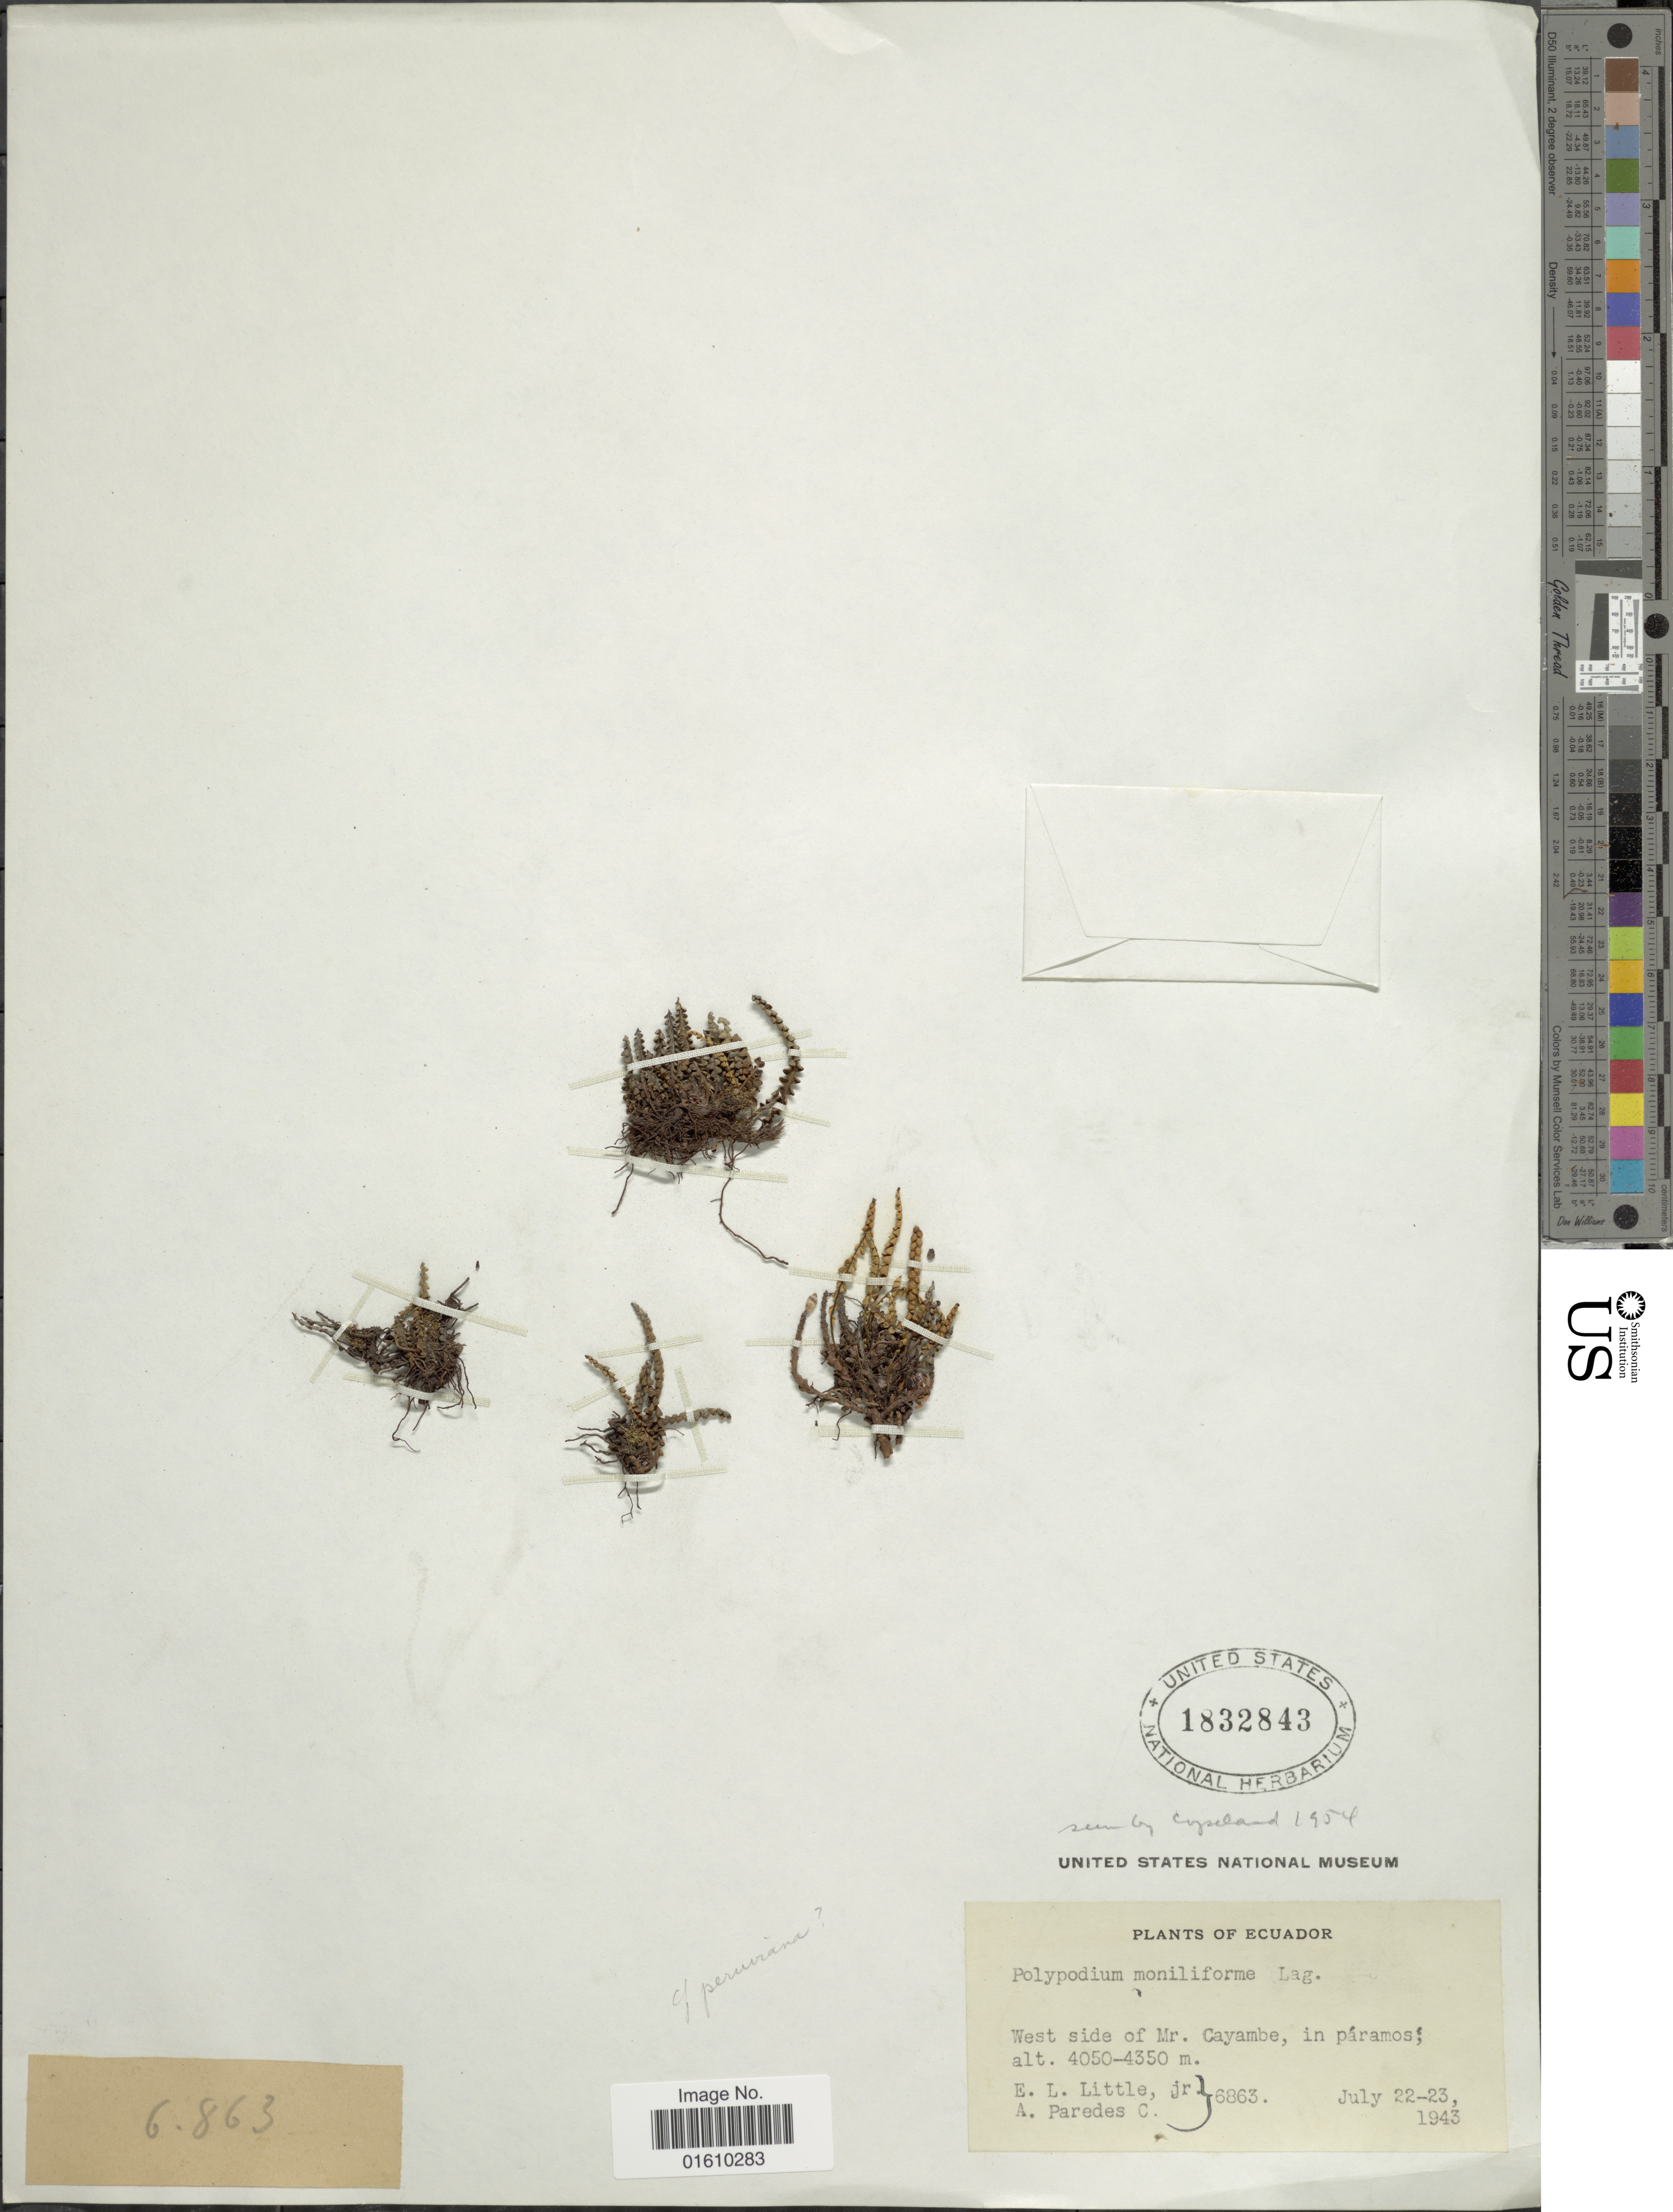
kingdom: Plantae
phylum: Tracheophyta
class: Polypodiopsida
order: Polypodiales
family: Polypodiaceae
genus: Melpomene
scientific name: Melpomene sp.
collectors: E. L. Little & A. Paredes C.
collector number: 6863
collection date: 1943-07-22/1943-07-23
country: Ecuador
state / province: Napo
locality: West side of Mr, Cayambe, in páramos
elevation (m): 4050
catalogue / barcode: US 1832843